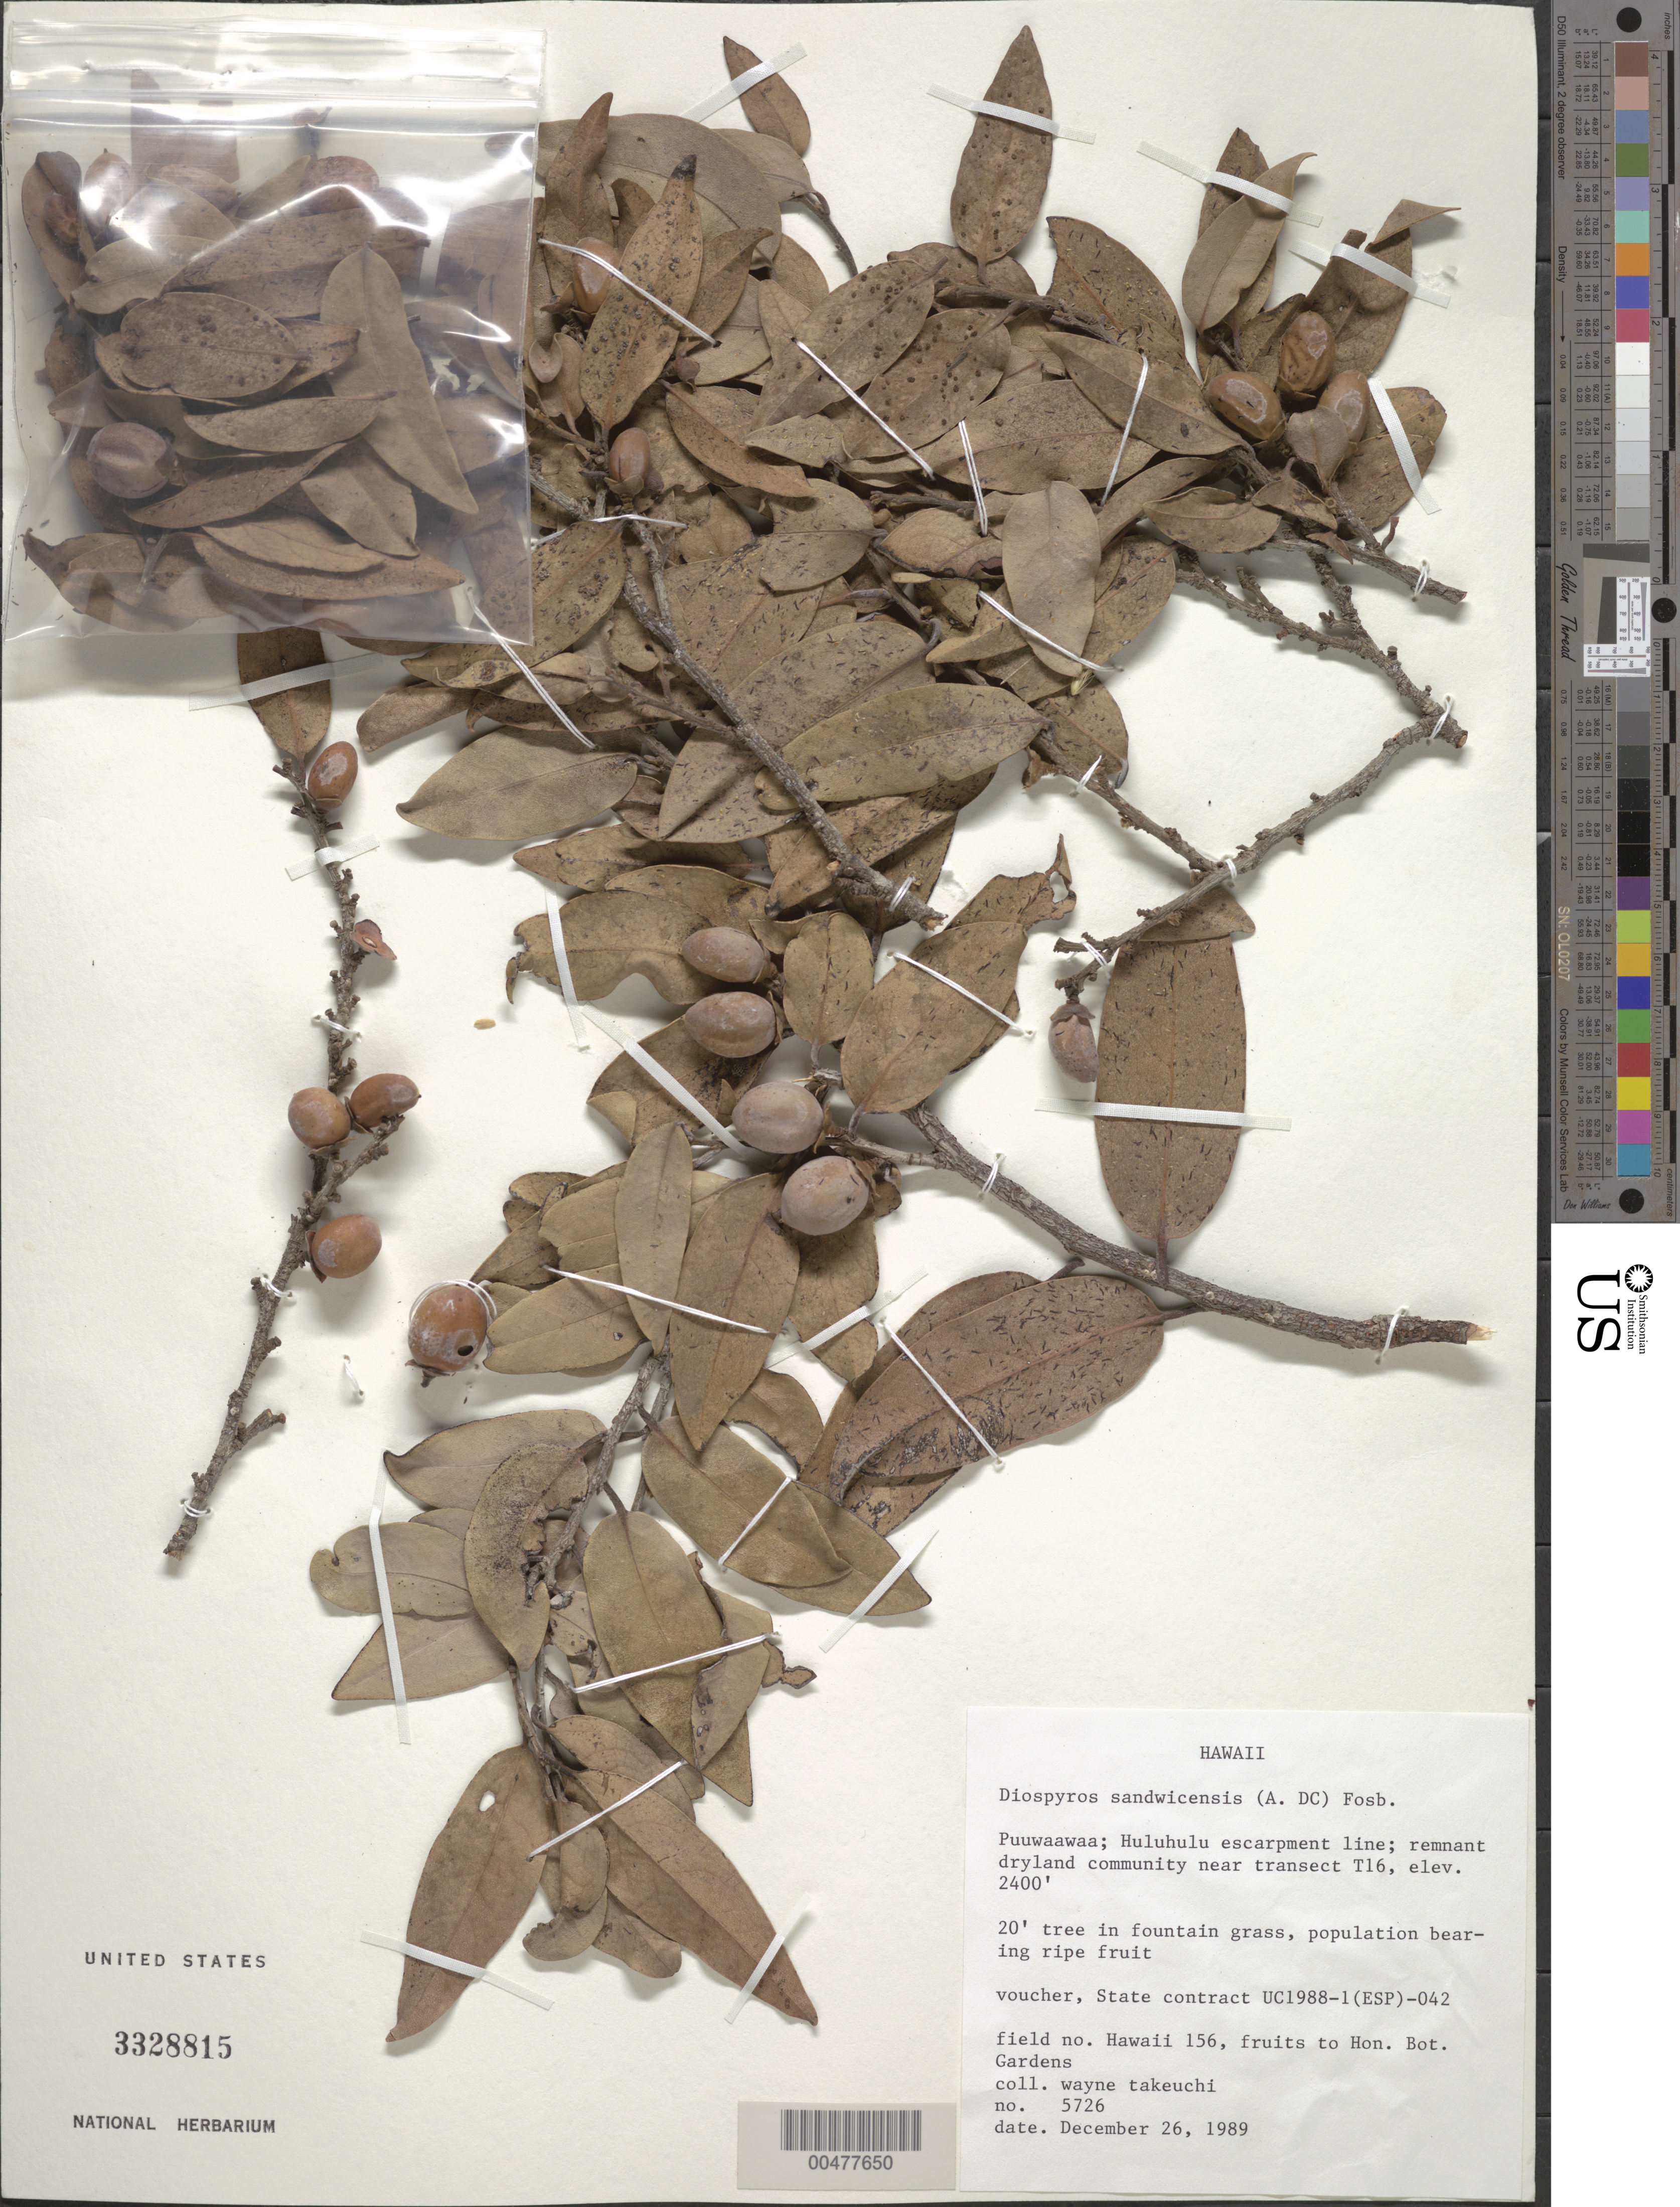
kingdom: Plantae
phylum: Tracheophyta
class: Magnoliopsida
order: Ericales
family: Ebenaceae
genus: Diospyros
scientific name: Diospyros sandwicensis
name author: (A. DC.) Fosberg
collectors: W. N. Takeuchi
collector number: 5726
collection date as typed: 26 Dec 1989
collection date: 1989-12-26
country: United States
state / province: Hawaii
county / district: Hawaii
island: Hawaii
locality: Puuwaawaa, Huluhulu escarpment line, near transect T16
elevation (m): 732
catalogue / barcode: US 3328815